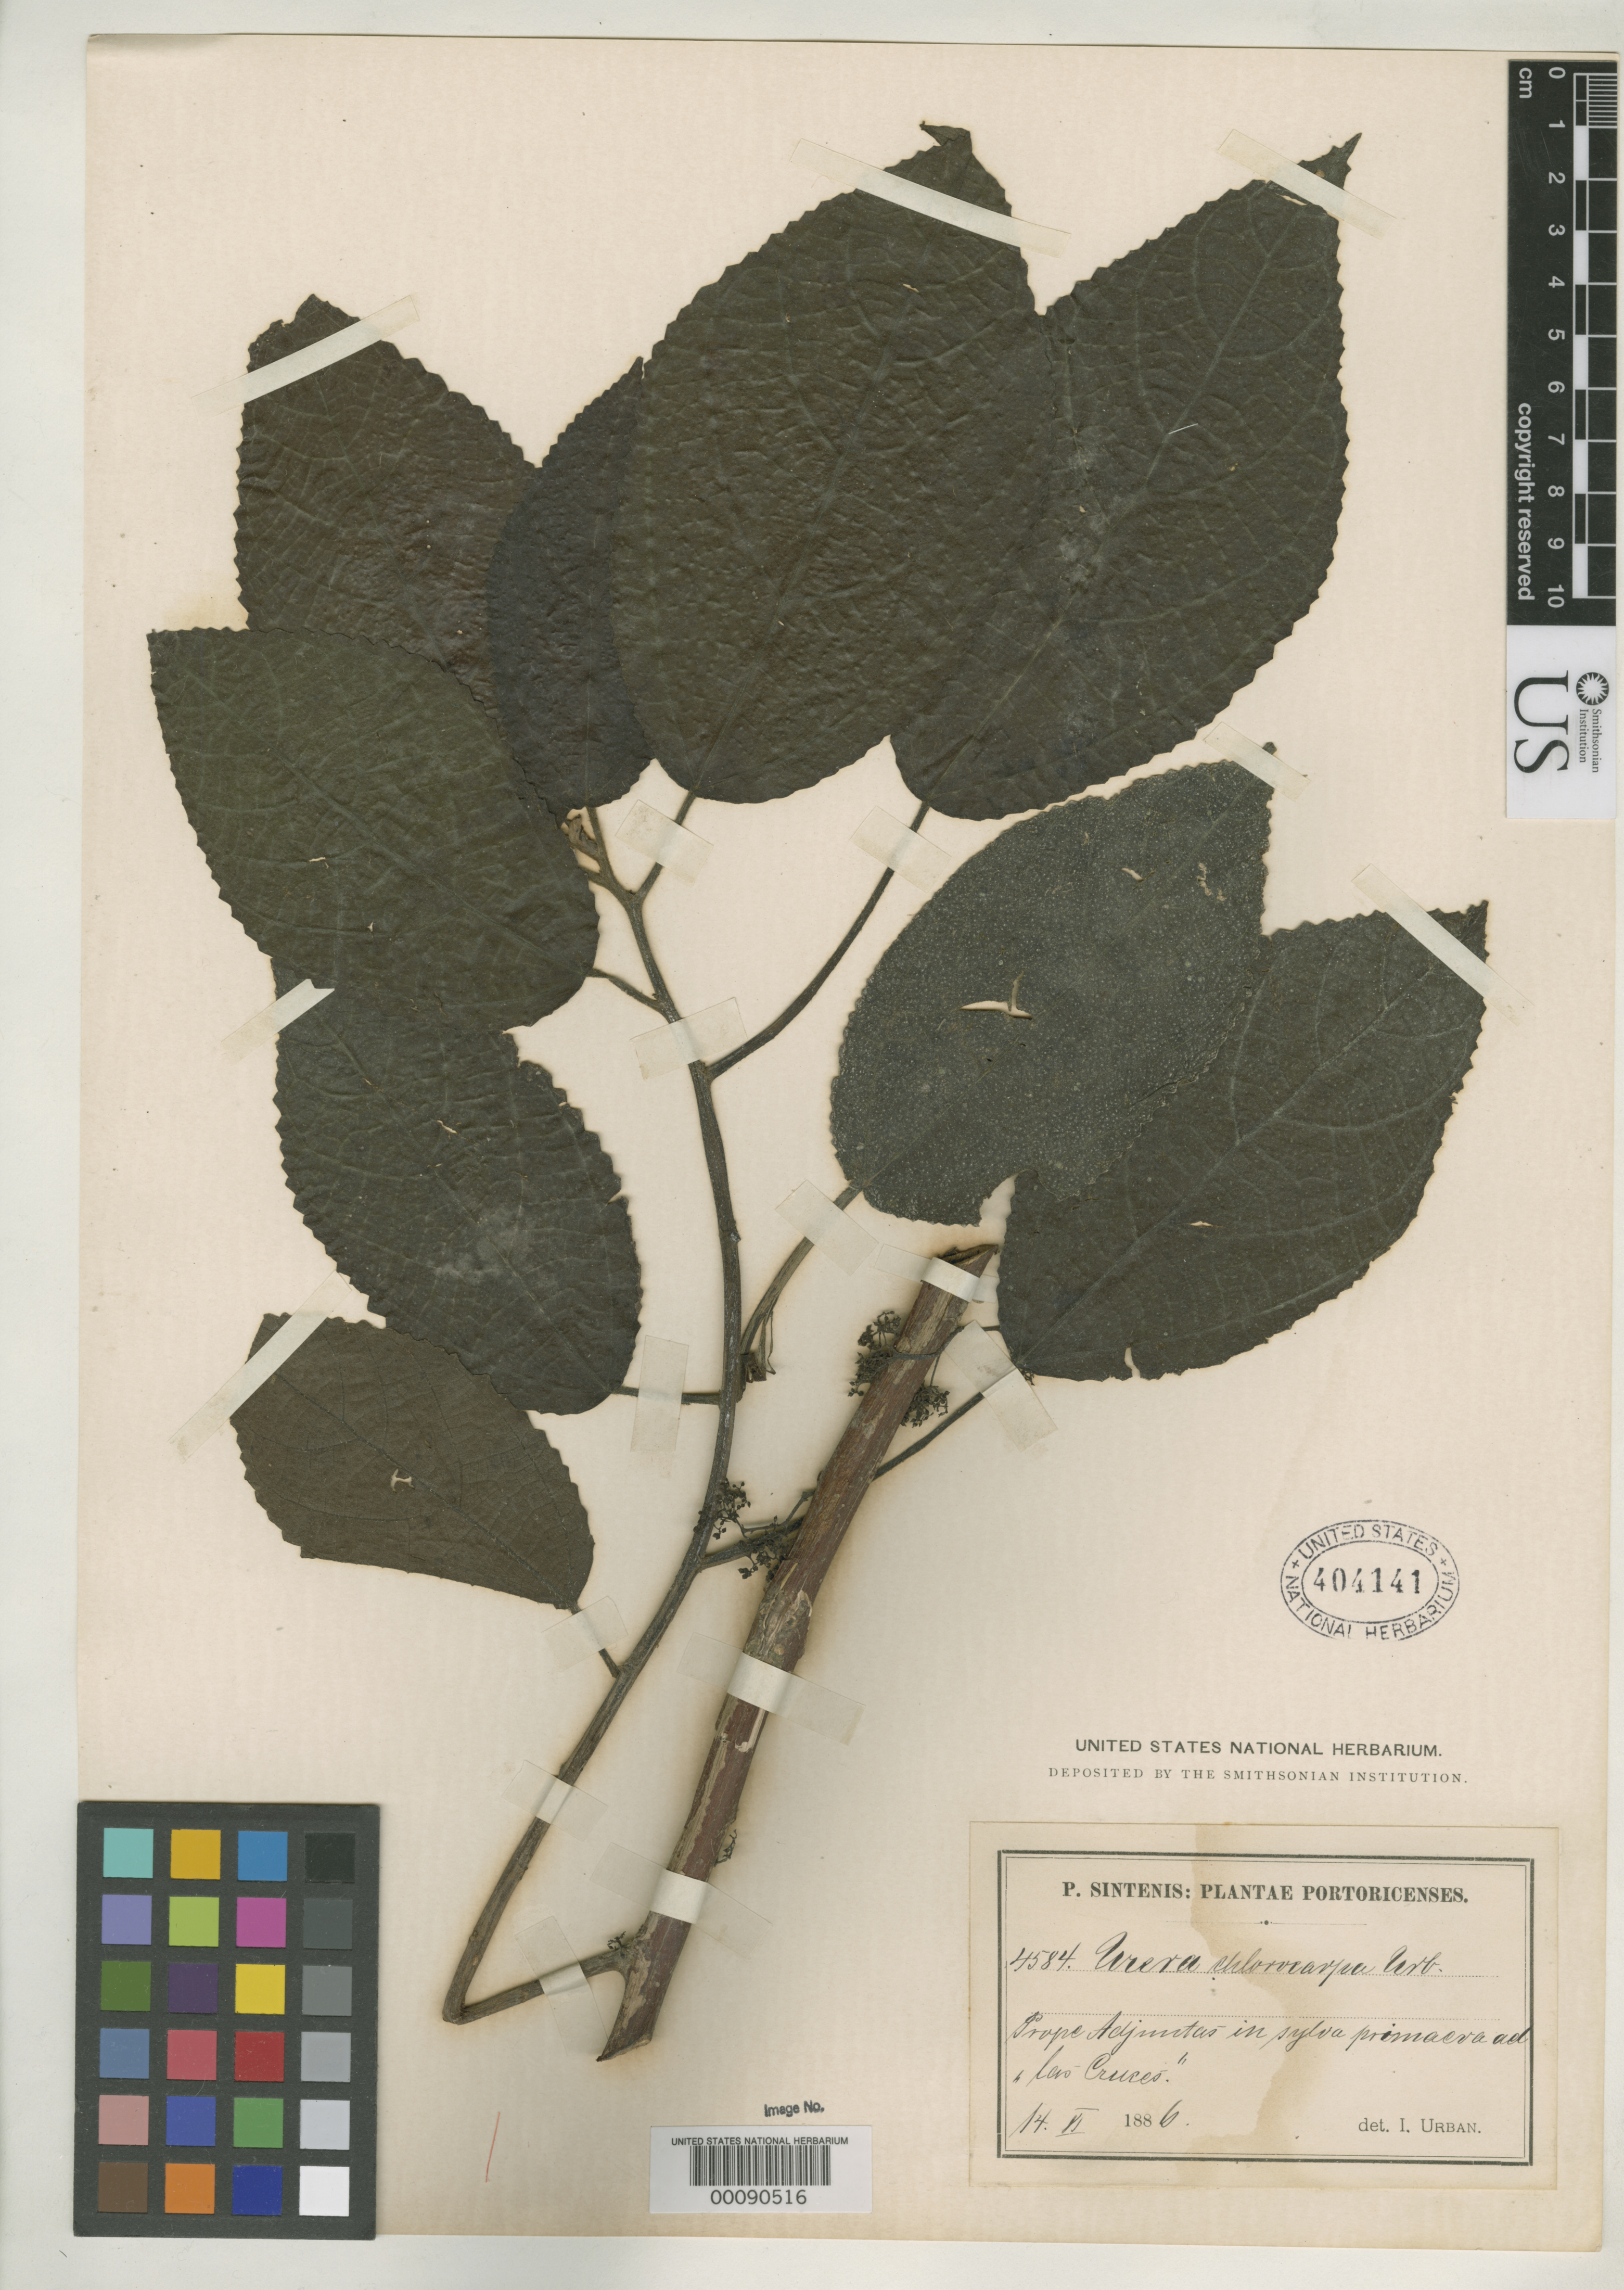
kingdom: Plantae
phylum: Tracheophyta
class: Magnoliopsida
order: Rosales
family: Urticaceae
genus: Urera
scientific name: Urera chlorocarpa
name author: Urb.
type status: Syntype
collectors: P. Sintenis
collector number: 4584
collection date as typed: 14 Feb 1886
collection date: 1886-02-14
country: Puerto Rico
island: Greater Antilles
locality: Near Adjuntas, Andubo & Las Cruces.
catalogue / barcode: US 404141